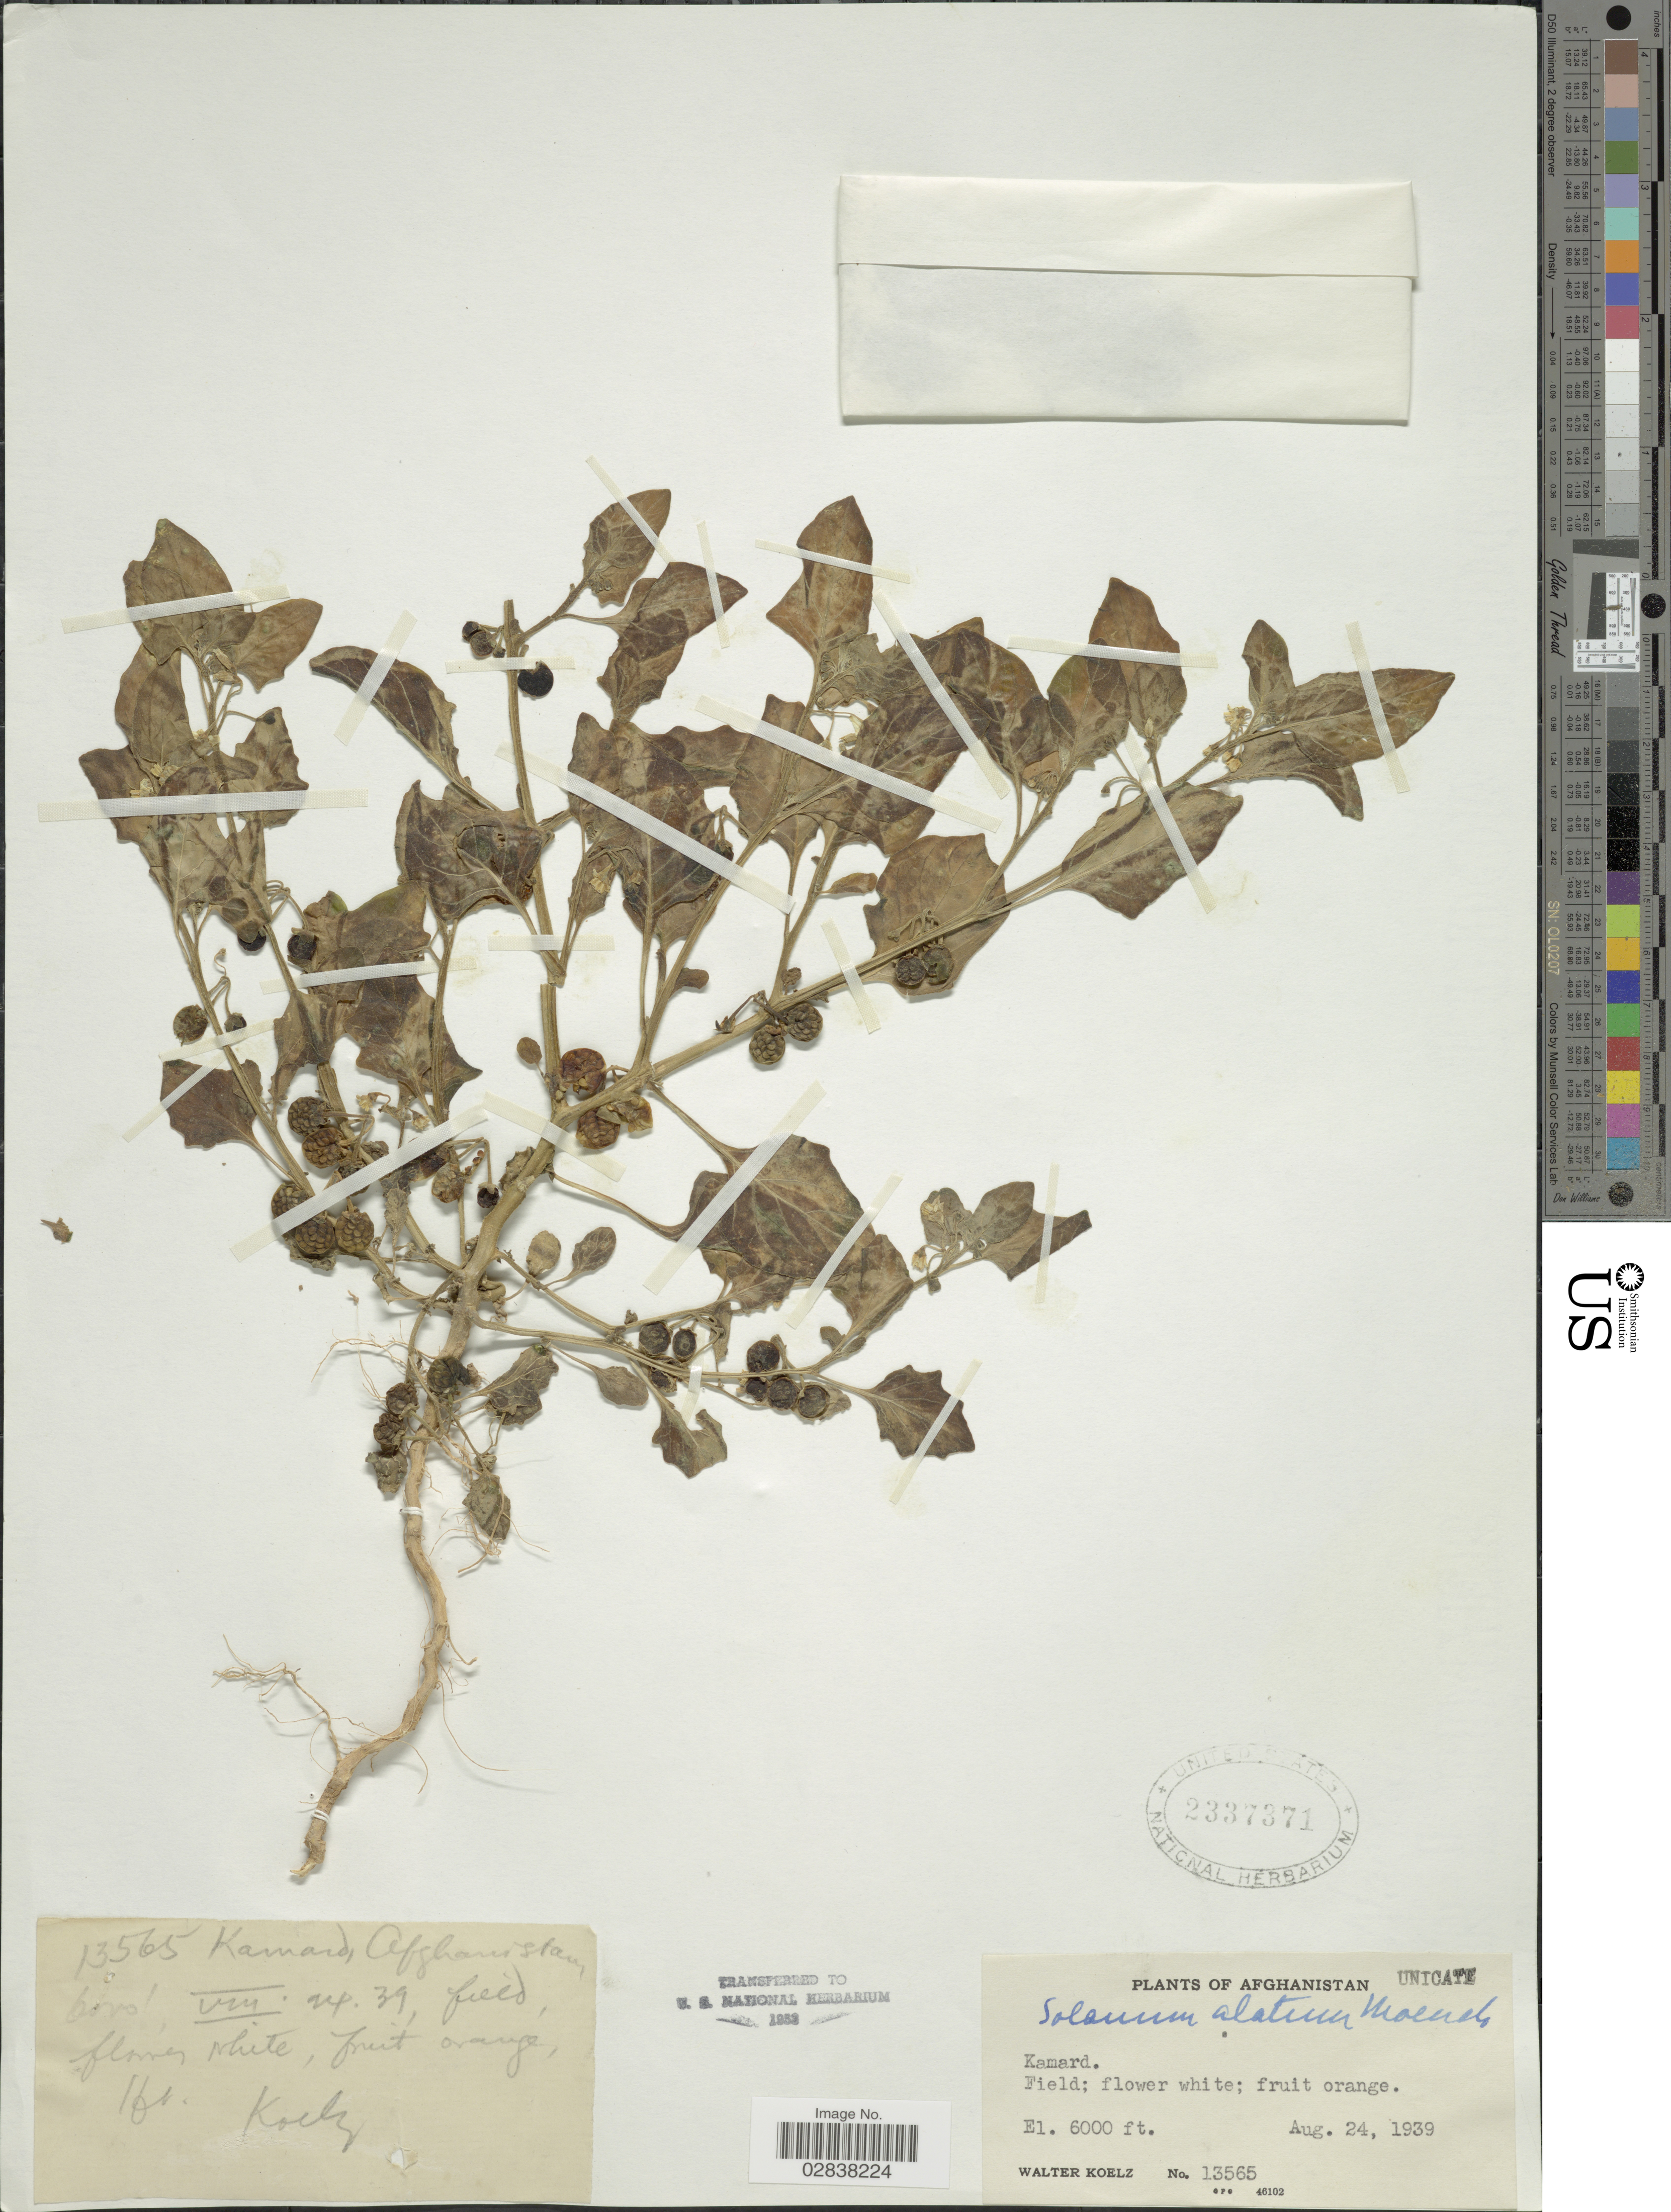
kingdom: Plantae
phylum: Tracheophyta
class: Magnoliopsida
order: Solanales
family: Solanaceae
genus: Solanum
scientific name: Solanum alatum Dunal, nom. illeg.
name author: Dunal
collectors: W. N. Koelz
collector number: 13565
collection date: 1939-08-24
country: Afghanistan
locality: Kamard.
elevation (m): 1829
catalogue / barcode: US 2337371